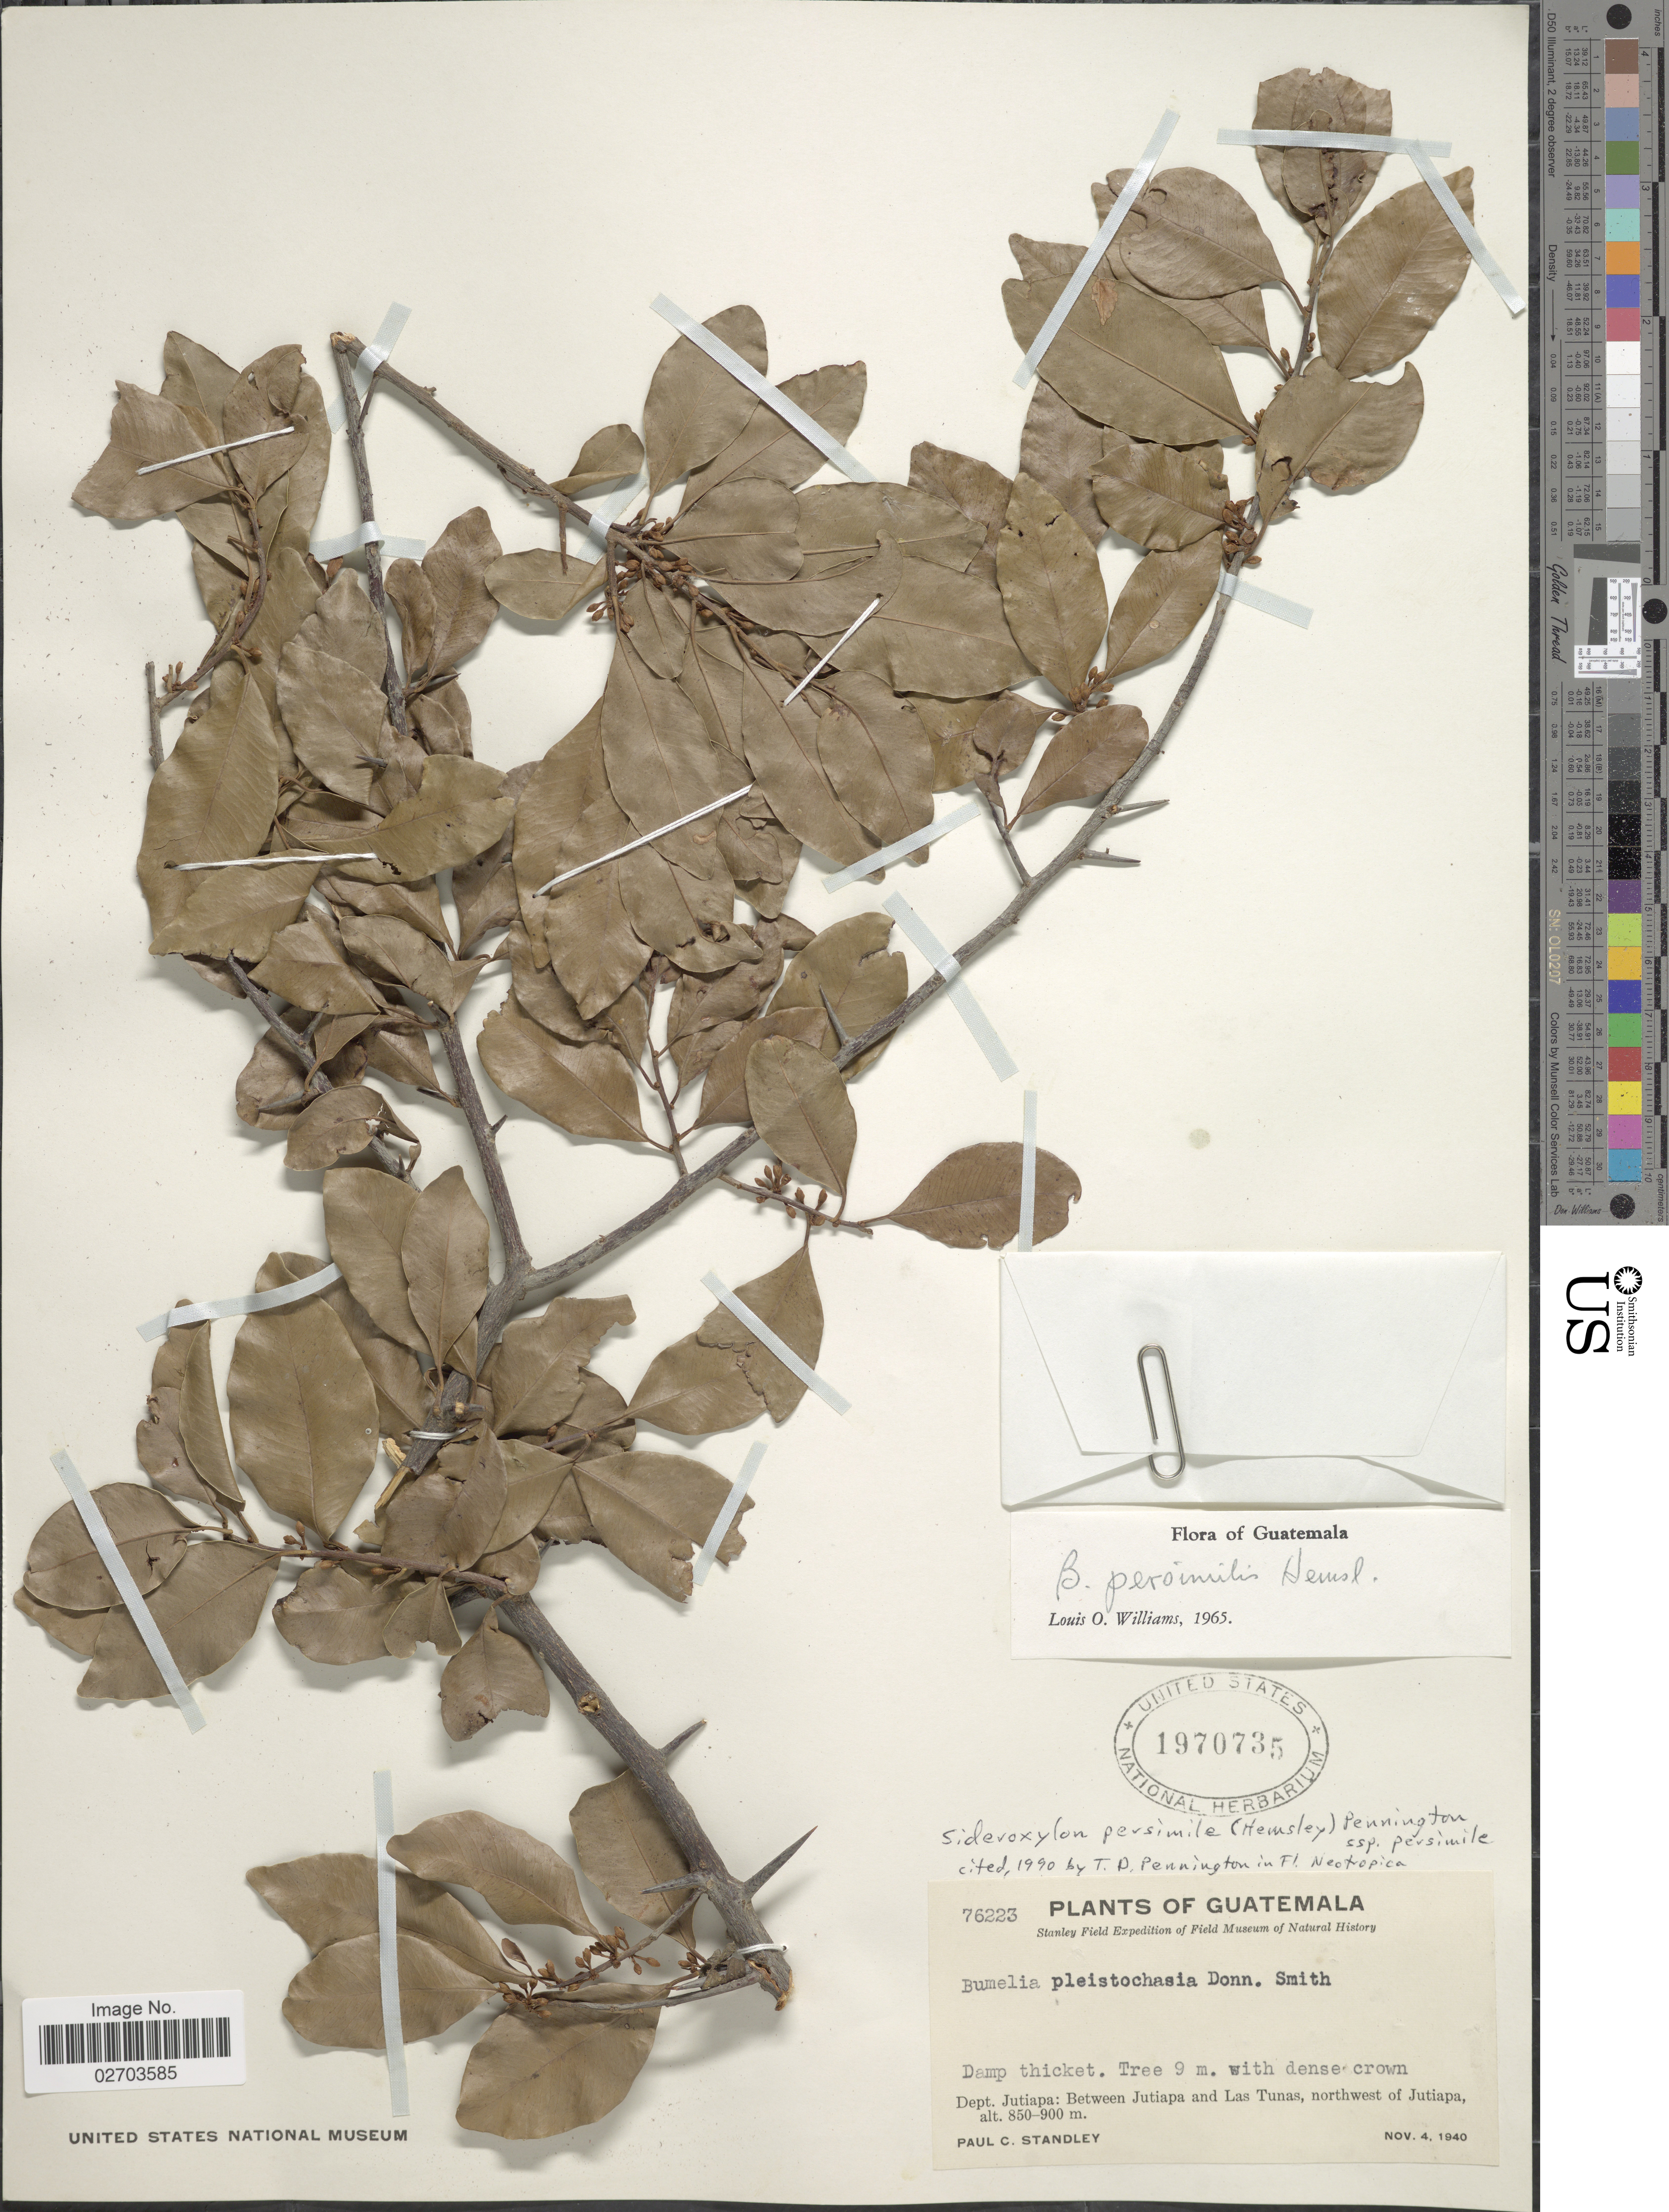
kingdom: Plantae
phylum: Tracheophyta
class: Magnoliopsida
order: Ericales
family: Sapotaceae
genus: Sideroxylon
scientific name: Sideroxylon persimile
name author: (Hemsl.) T.D. Penn.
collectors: P. C. Standley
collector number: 76223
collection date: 1940-11-04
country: Guatemala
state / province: Jutiapa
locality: Between Jutiapa and Las Tunas, northwest of Jutiapa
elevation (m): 850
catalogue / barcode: US 1970735